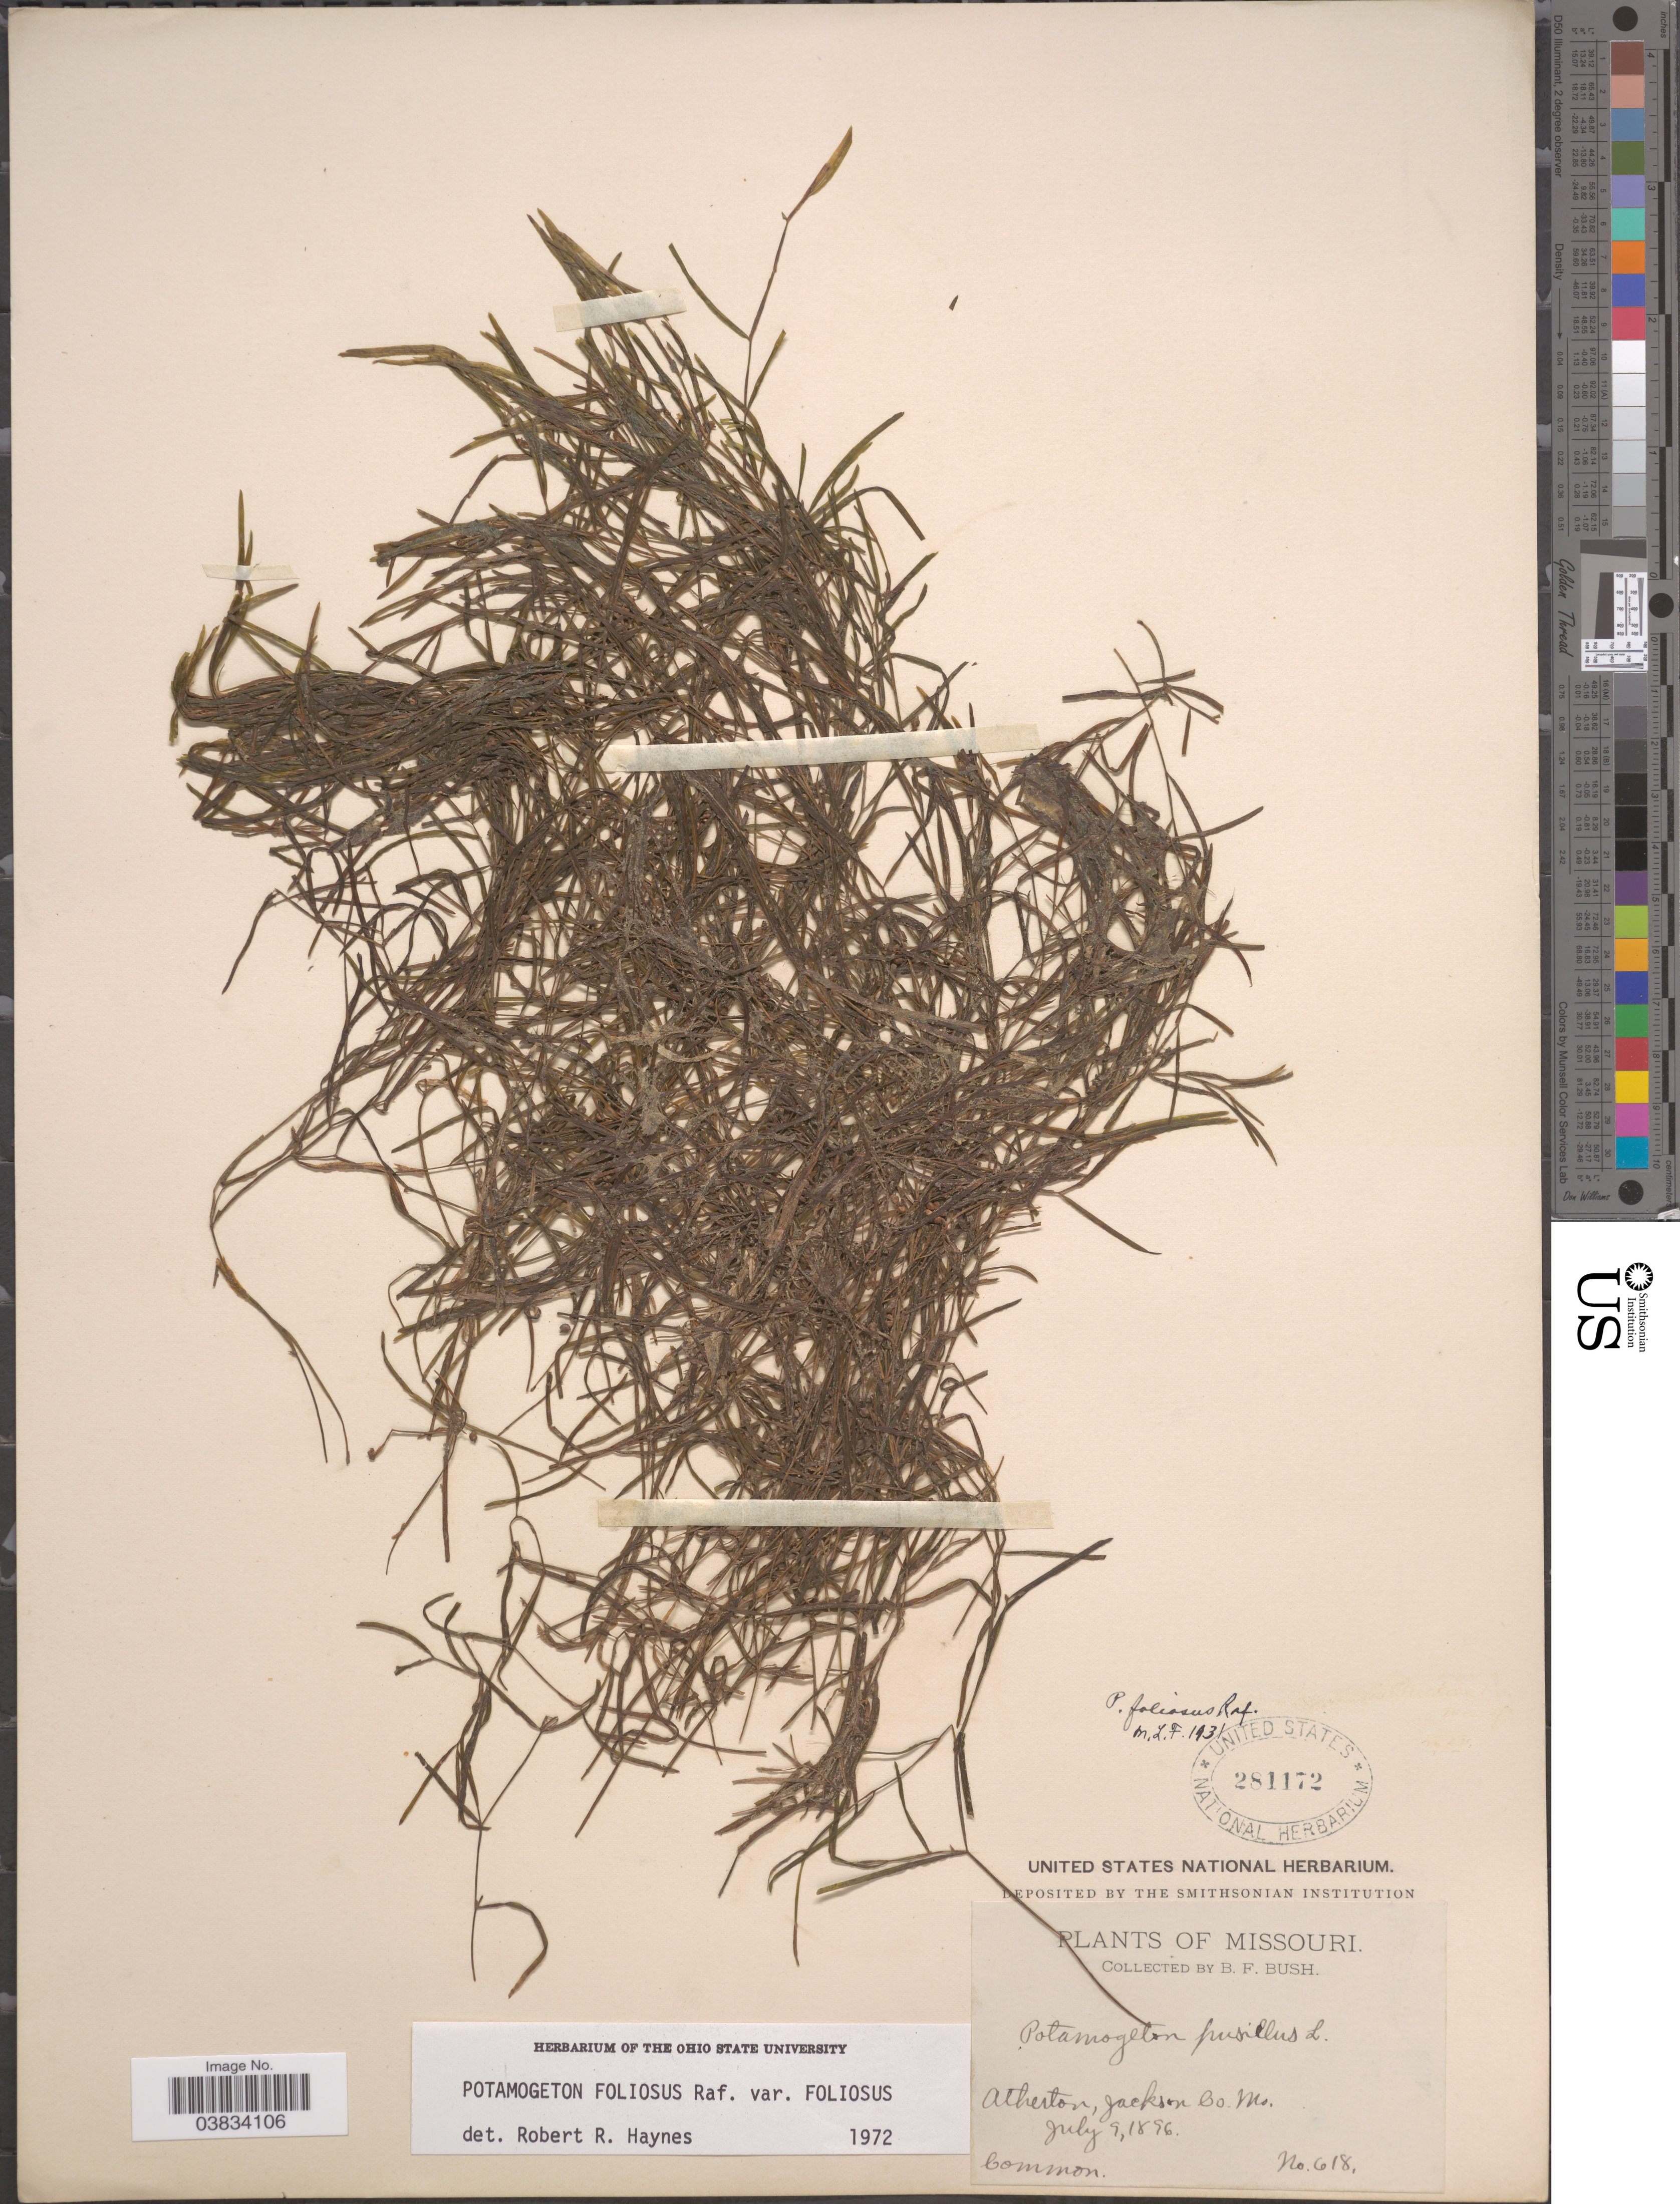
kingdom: Plantae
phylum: Tracheophyta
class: Liliopsida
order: Alismatales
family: Potamogetonaceae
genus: Potamogeton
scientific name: Potamogeton foliosus var. foliosus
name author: Raf.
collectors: B. F. Bush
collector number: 618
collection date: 1896-07-09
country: United States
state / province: Missouri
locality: Atherton, Jackson Co.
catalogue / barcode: US 281172